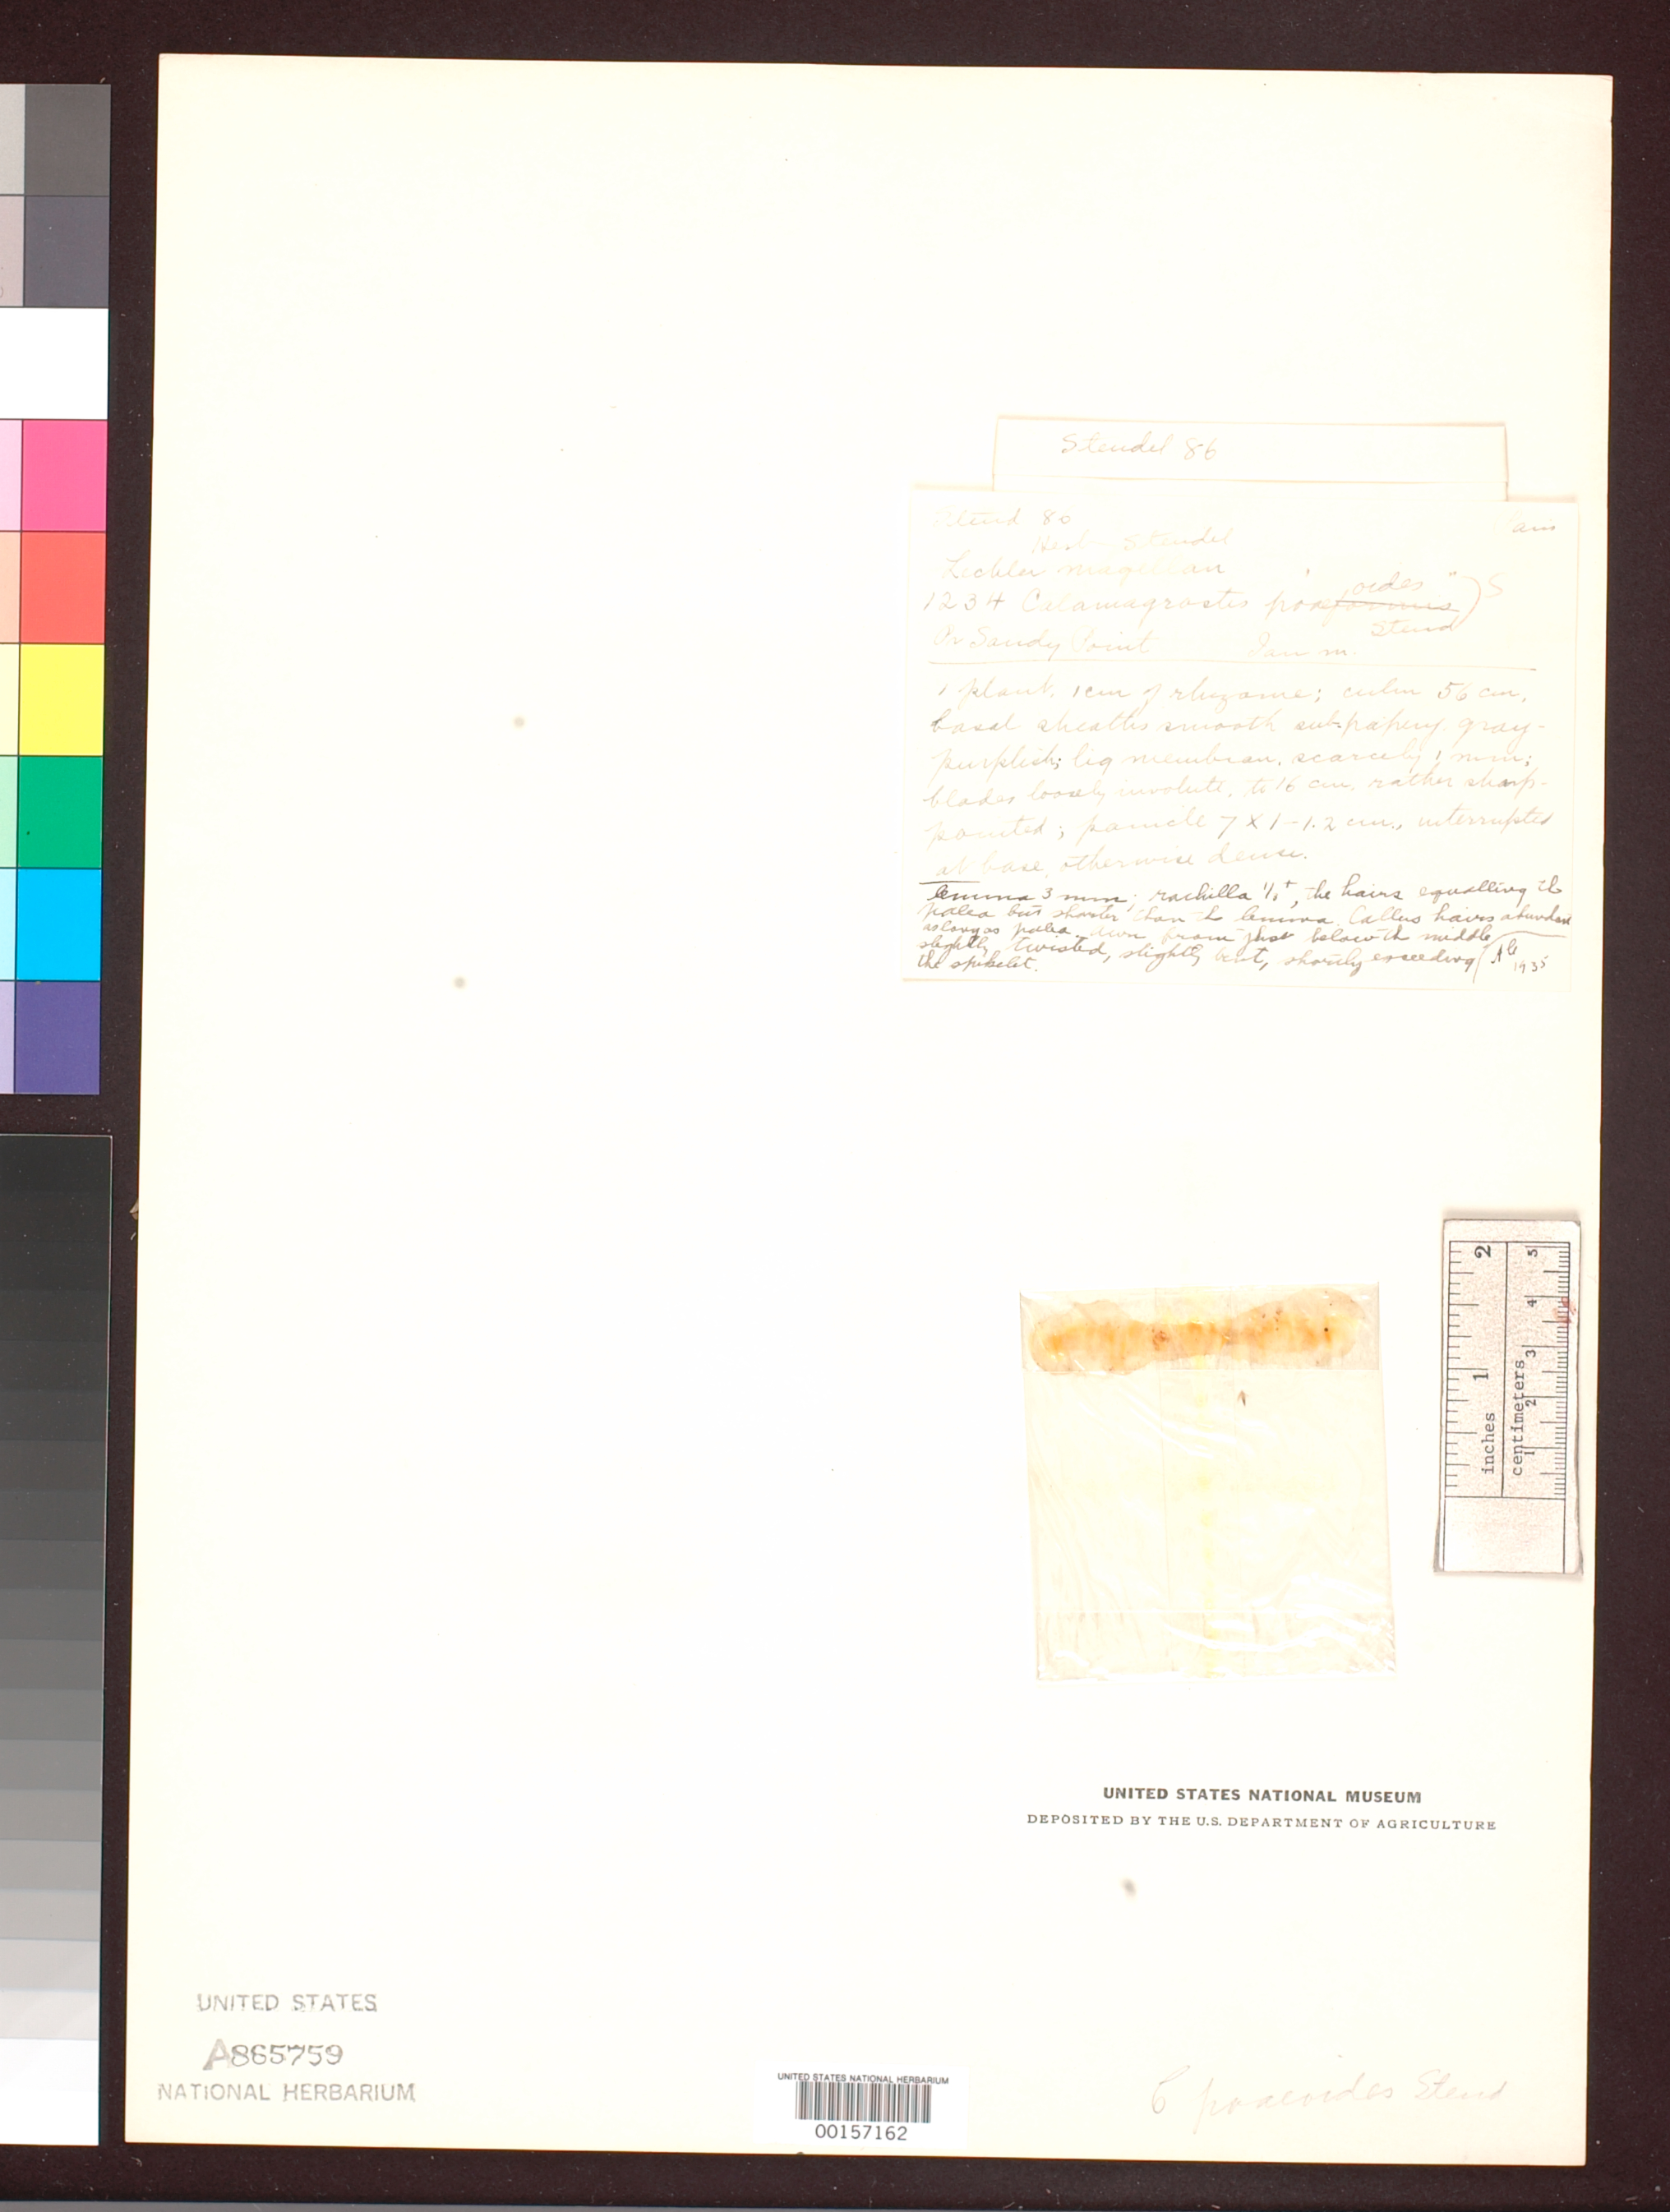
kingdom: Plantae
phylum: Tracheophyta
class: Liliopsida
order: Poales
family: Poaceae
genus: Calamagrostis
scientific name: Calamagrostis poaeoides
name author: Steud.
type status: Type Fragment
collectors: W. Lechler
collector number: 1234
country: Chile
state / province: Magallanes y de la Antártica Chilena (XII)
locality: Sandy Point.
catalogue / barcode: US 865759A